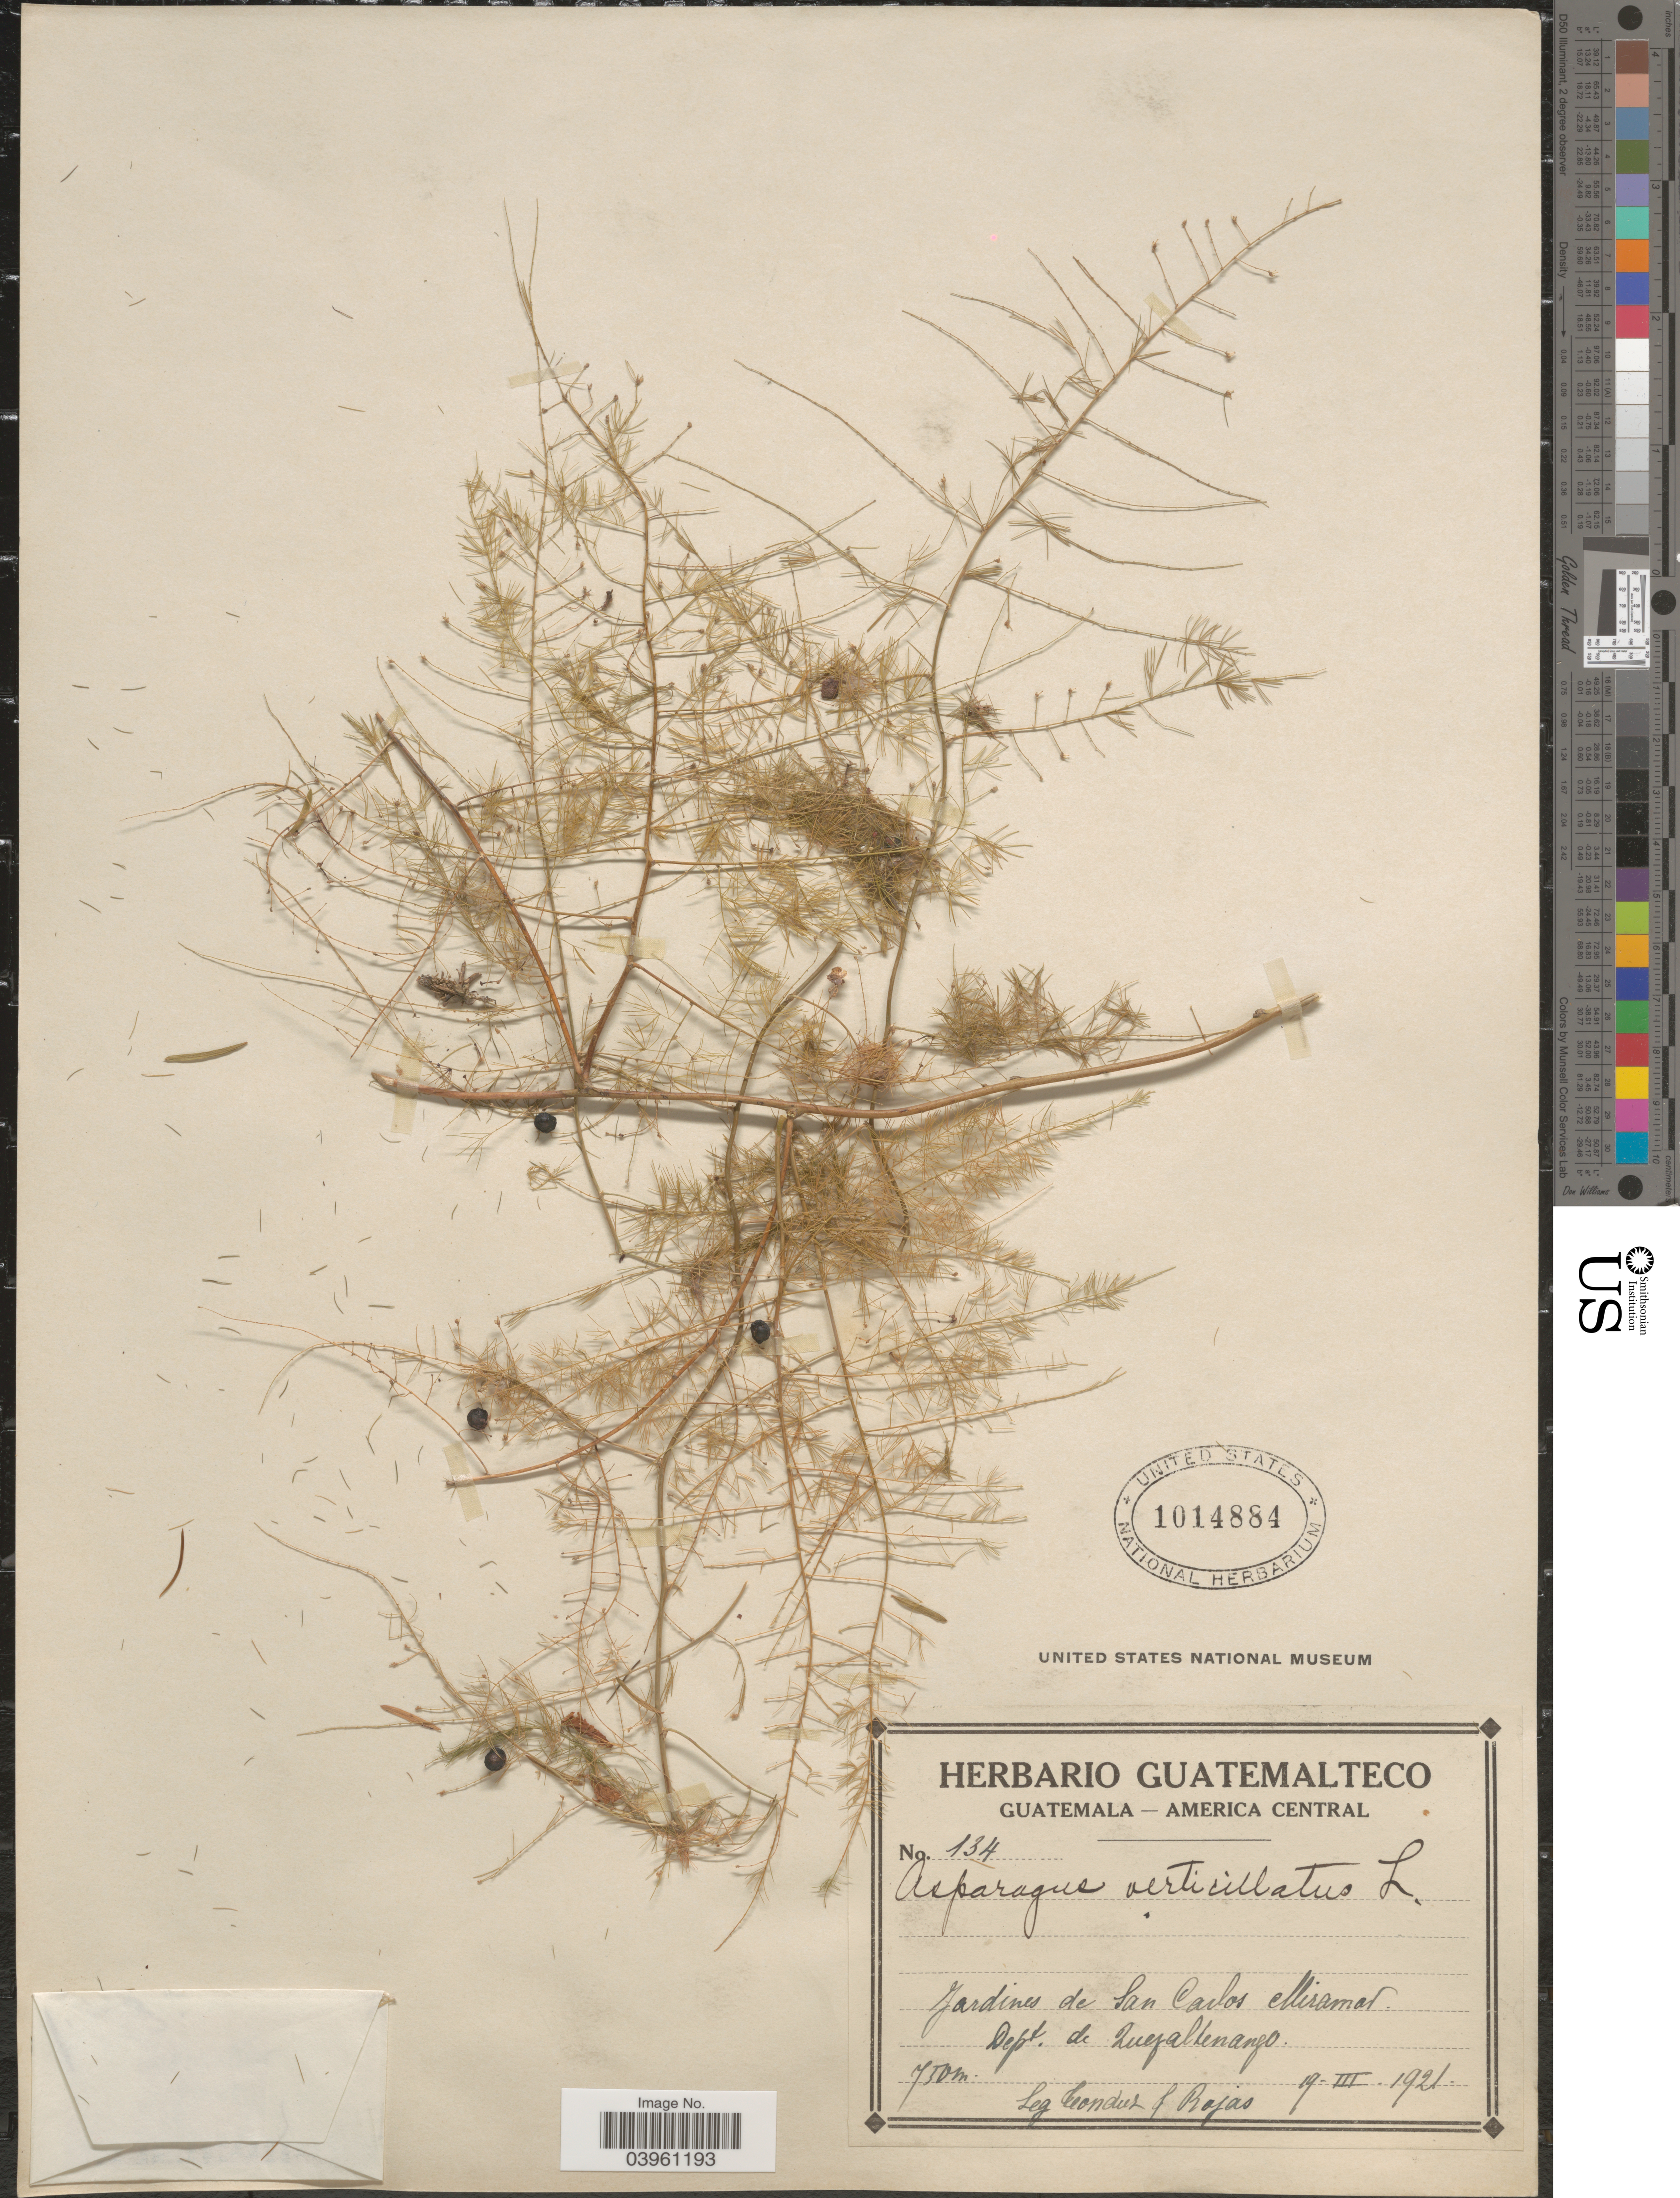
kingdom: Plantae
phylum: Tracheophyta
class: Liliopsida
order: Asparagales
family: Asparagaceae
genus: Asparagus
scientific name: Asparagus sp.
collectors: Tonduz & Rojas, --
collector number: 134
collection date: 1921-03-19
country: Guatemala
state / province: Quetzaltenango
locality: Jardines de San Carlos Miramar. Dept. de Quezaltenango.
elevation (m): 750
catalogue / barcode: US 1014884